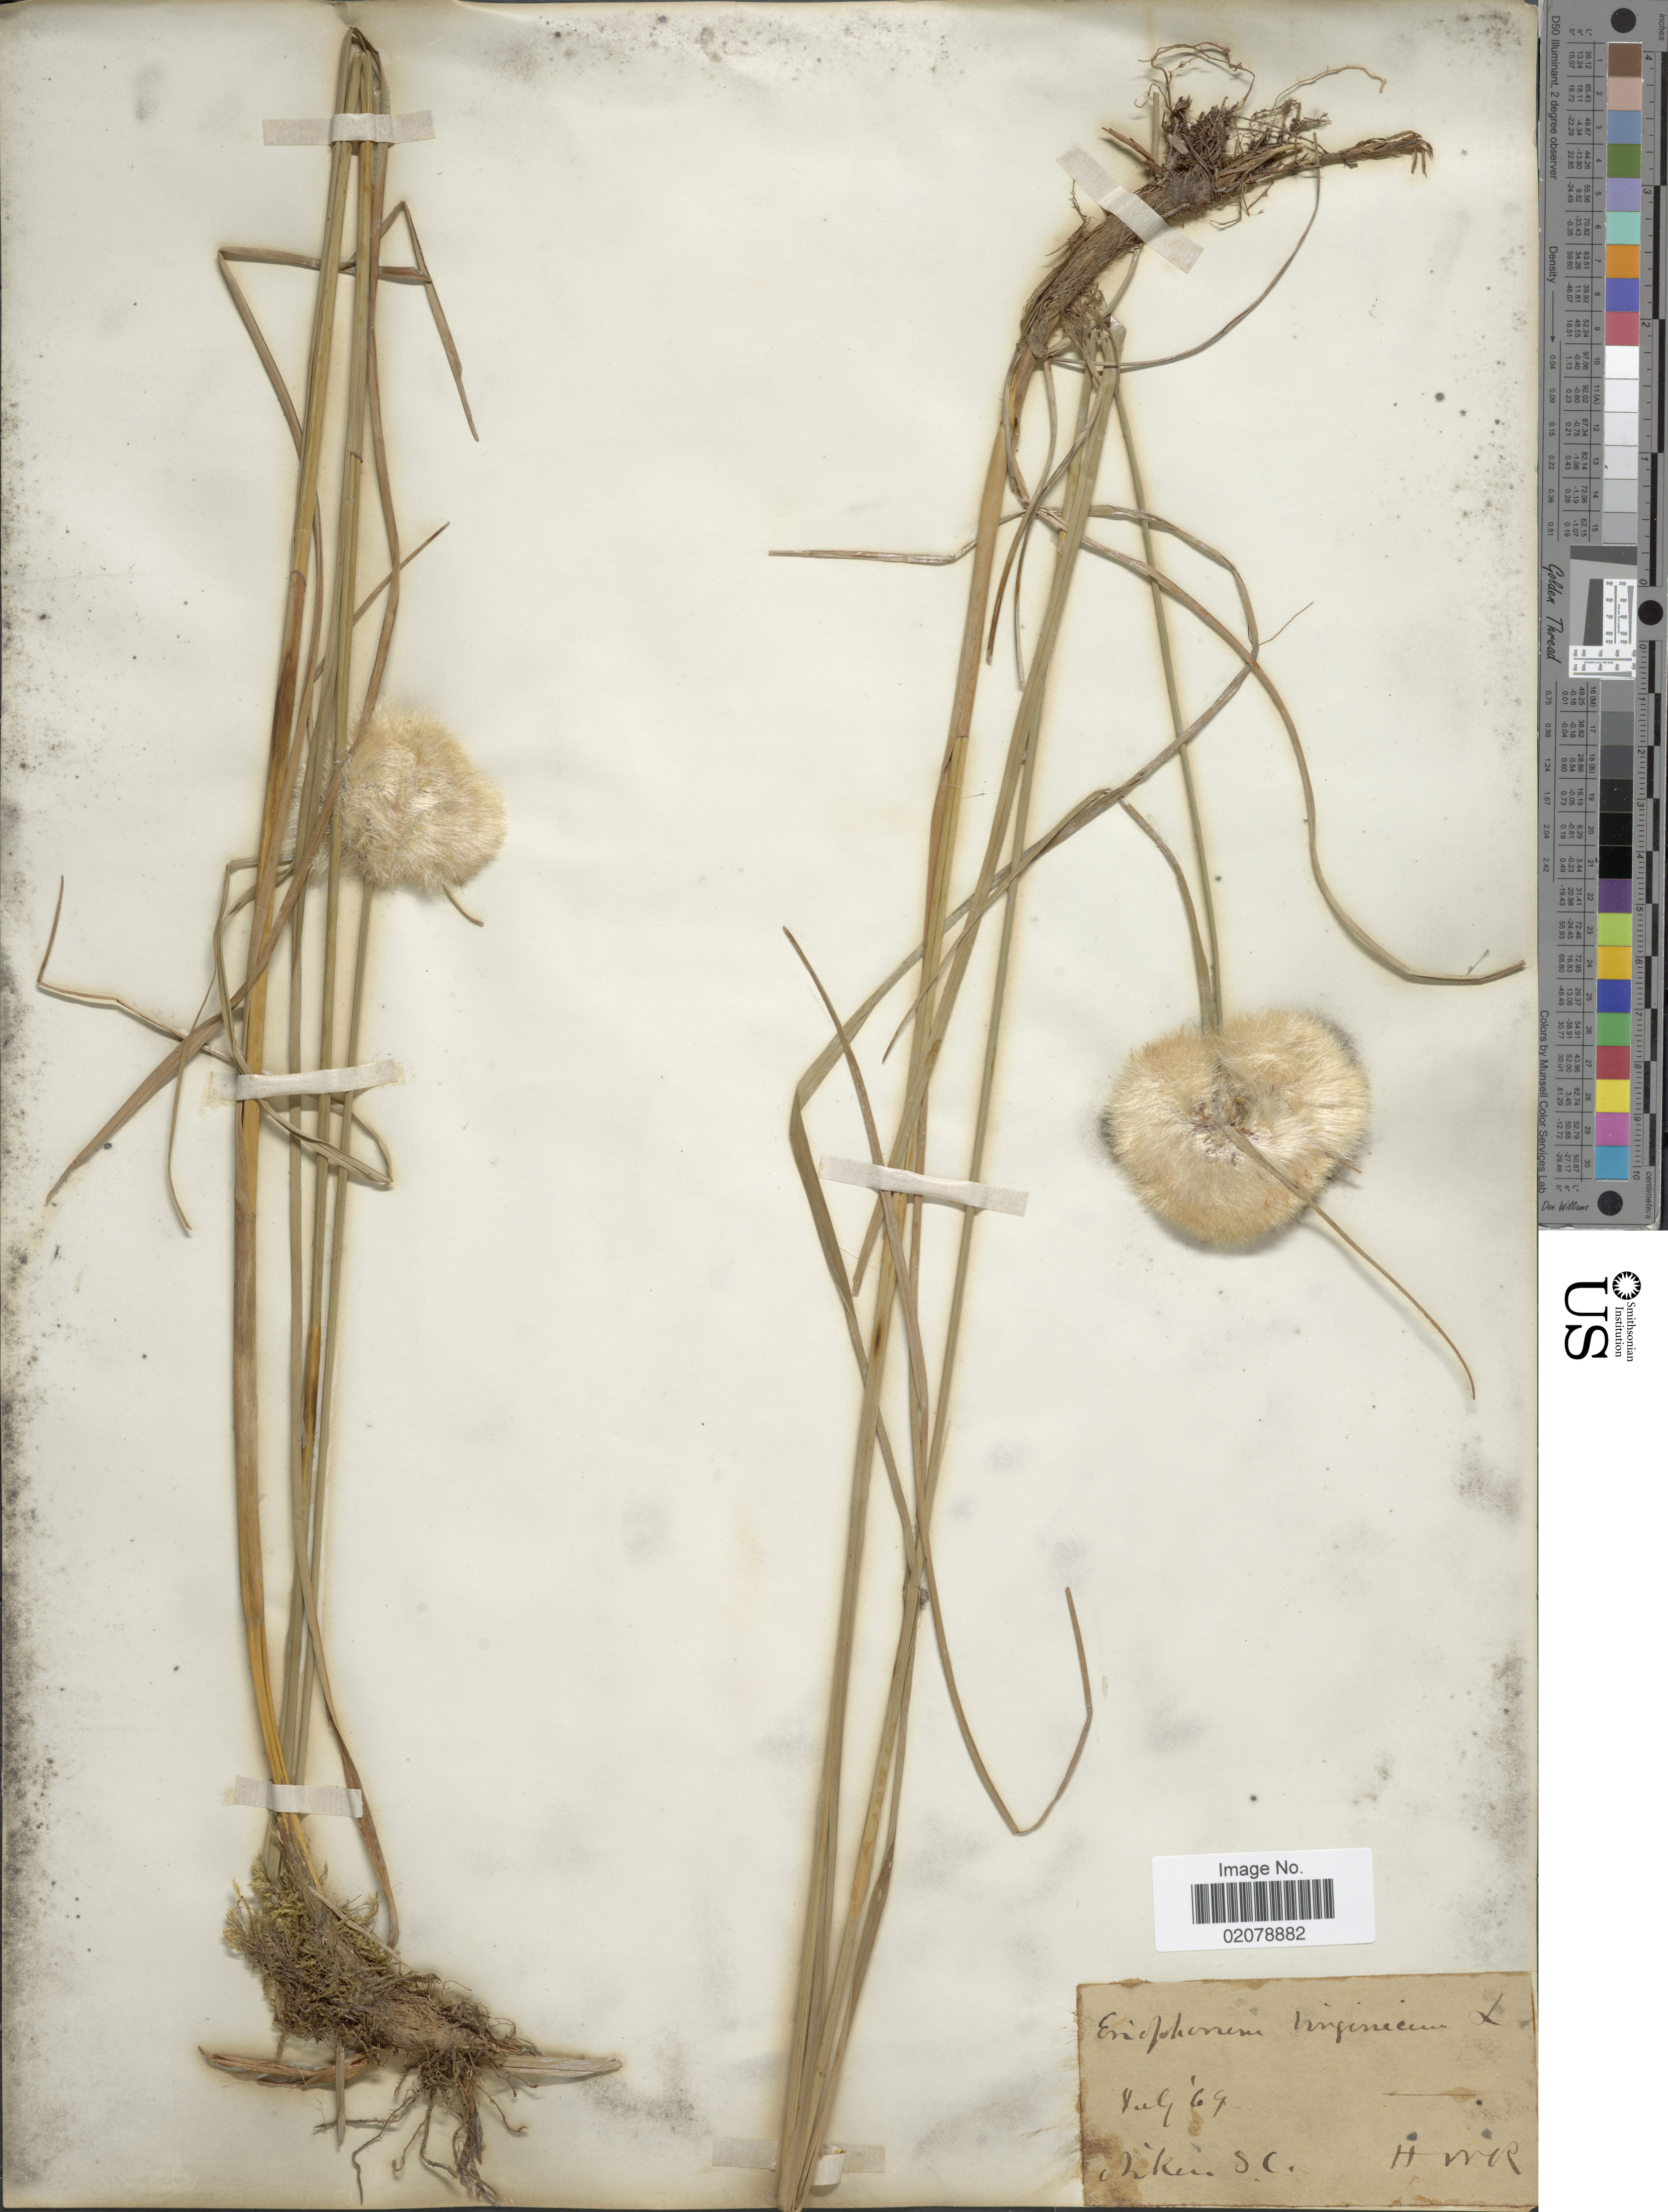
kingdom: Plantae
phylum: Tracheophyta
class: Liliopsida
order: Poales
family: Cyperaceae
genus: Eriophorum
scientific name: Eriophorum virginicum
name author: L.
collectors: H. Ravenel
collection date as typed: Transcribed d/m/y: /7/69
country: United States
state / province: South Carolina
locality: Aiken